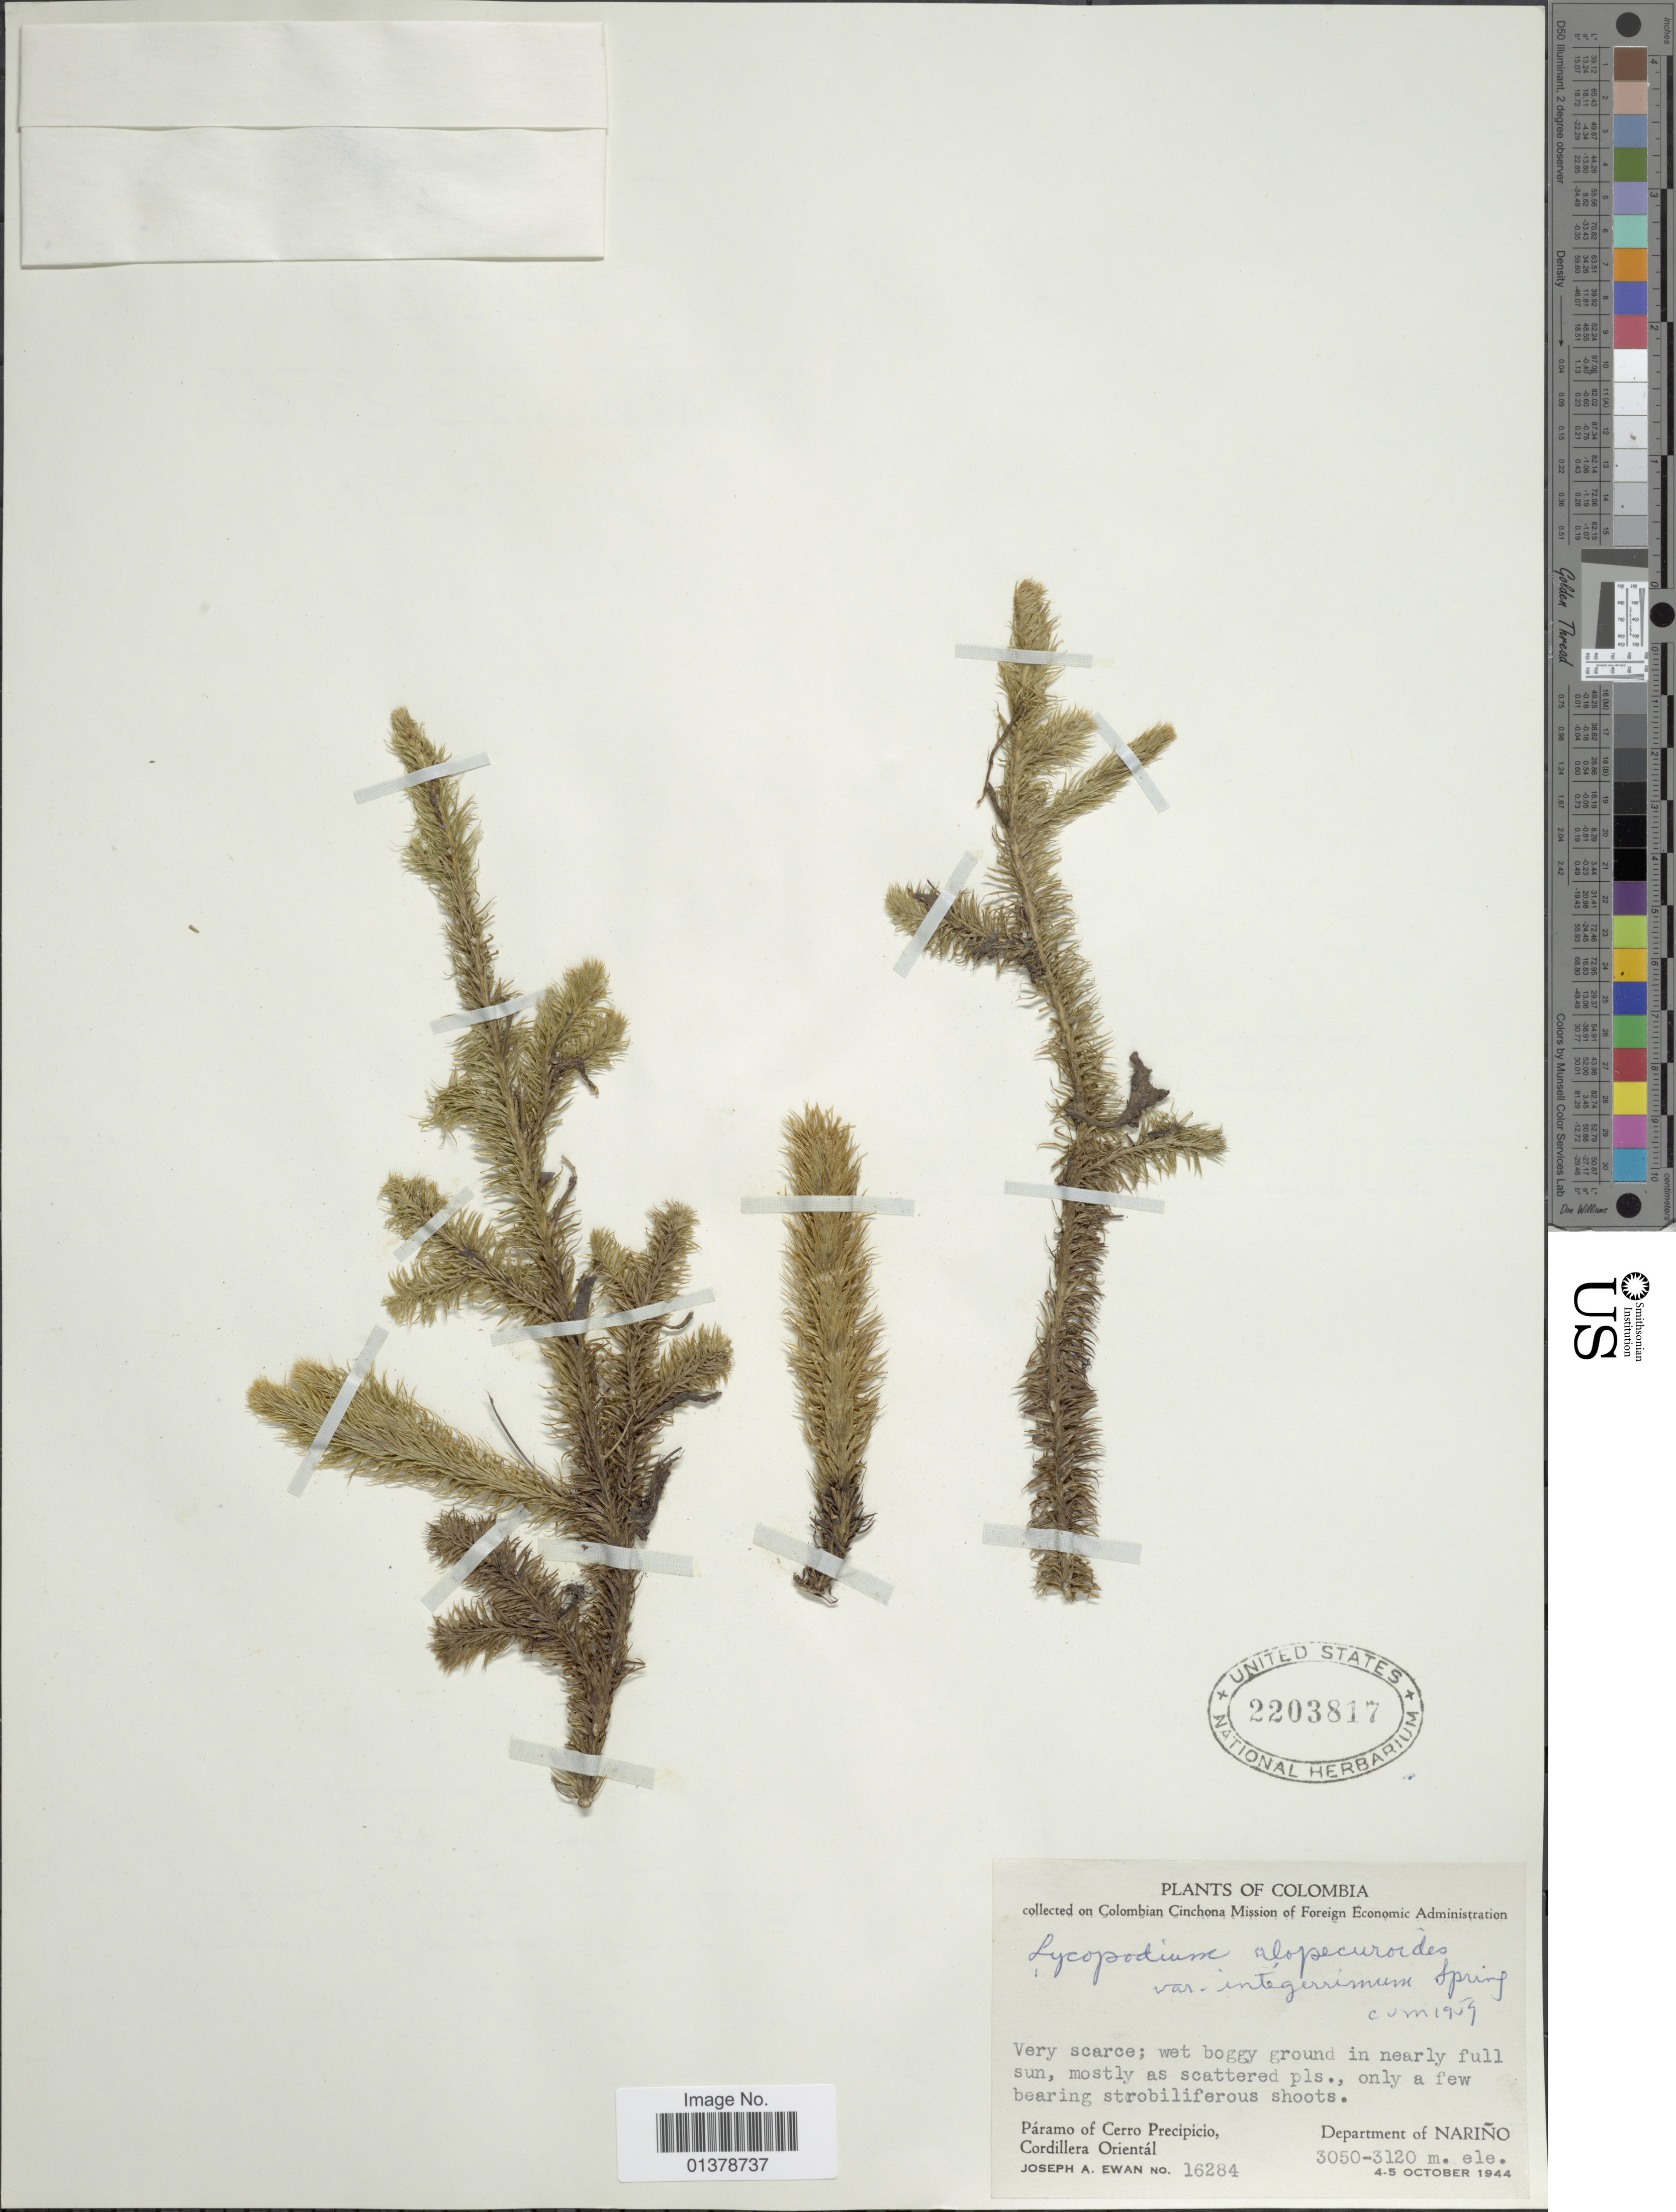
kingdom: Plantae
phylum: Tracheophyta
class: Lycopodiopsida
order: Lycopodiales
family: Lycopodiaceae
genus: Lycopodiella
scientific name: Lycopodiella alopecuroides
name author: (L.) Cranfill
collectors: J. A. Ewan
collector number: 16284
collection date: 1944-10-04/1944-10-05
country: Colombia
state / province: Nariño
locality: Páramo of Cerro Precipicio, Cordillera Oriental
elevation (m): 3050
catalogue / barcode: US 2203817